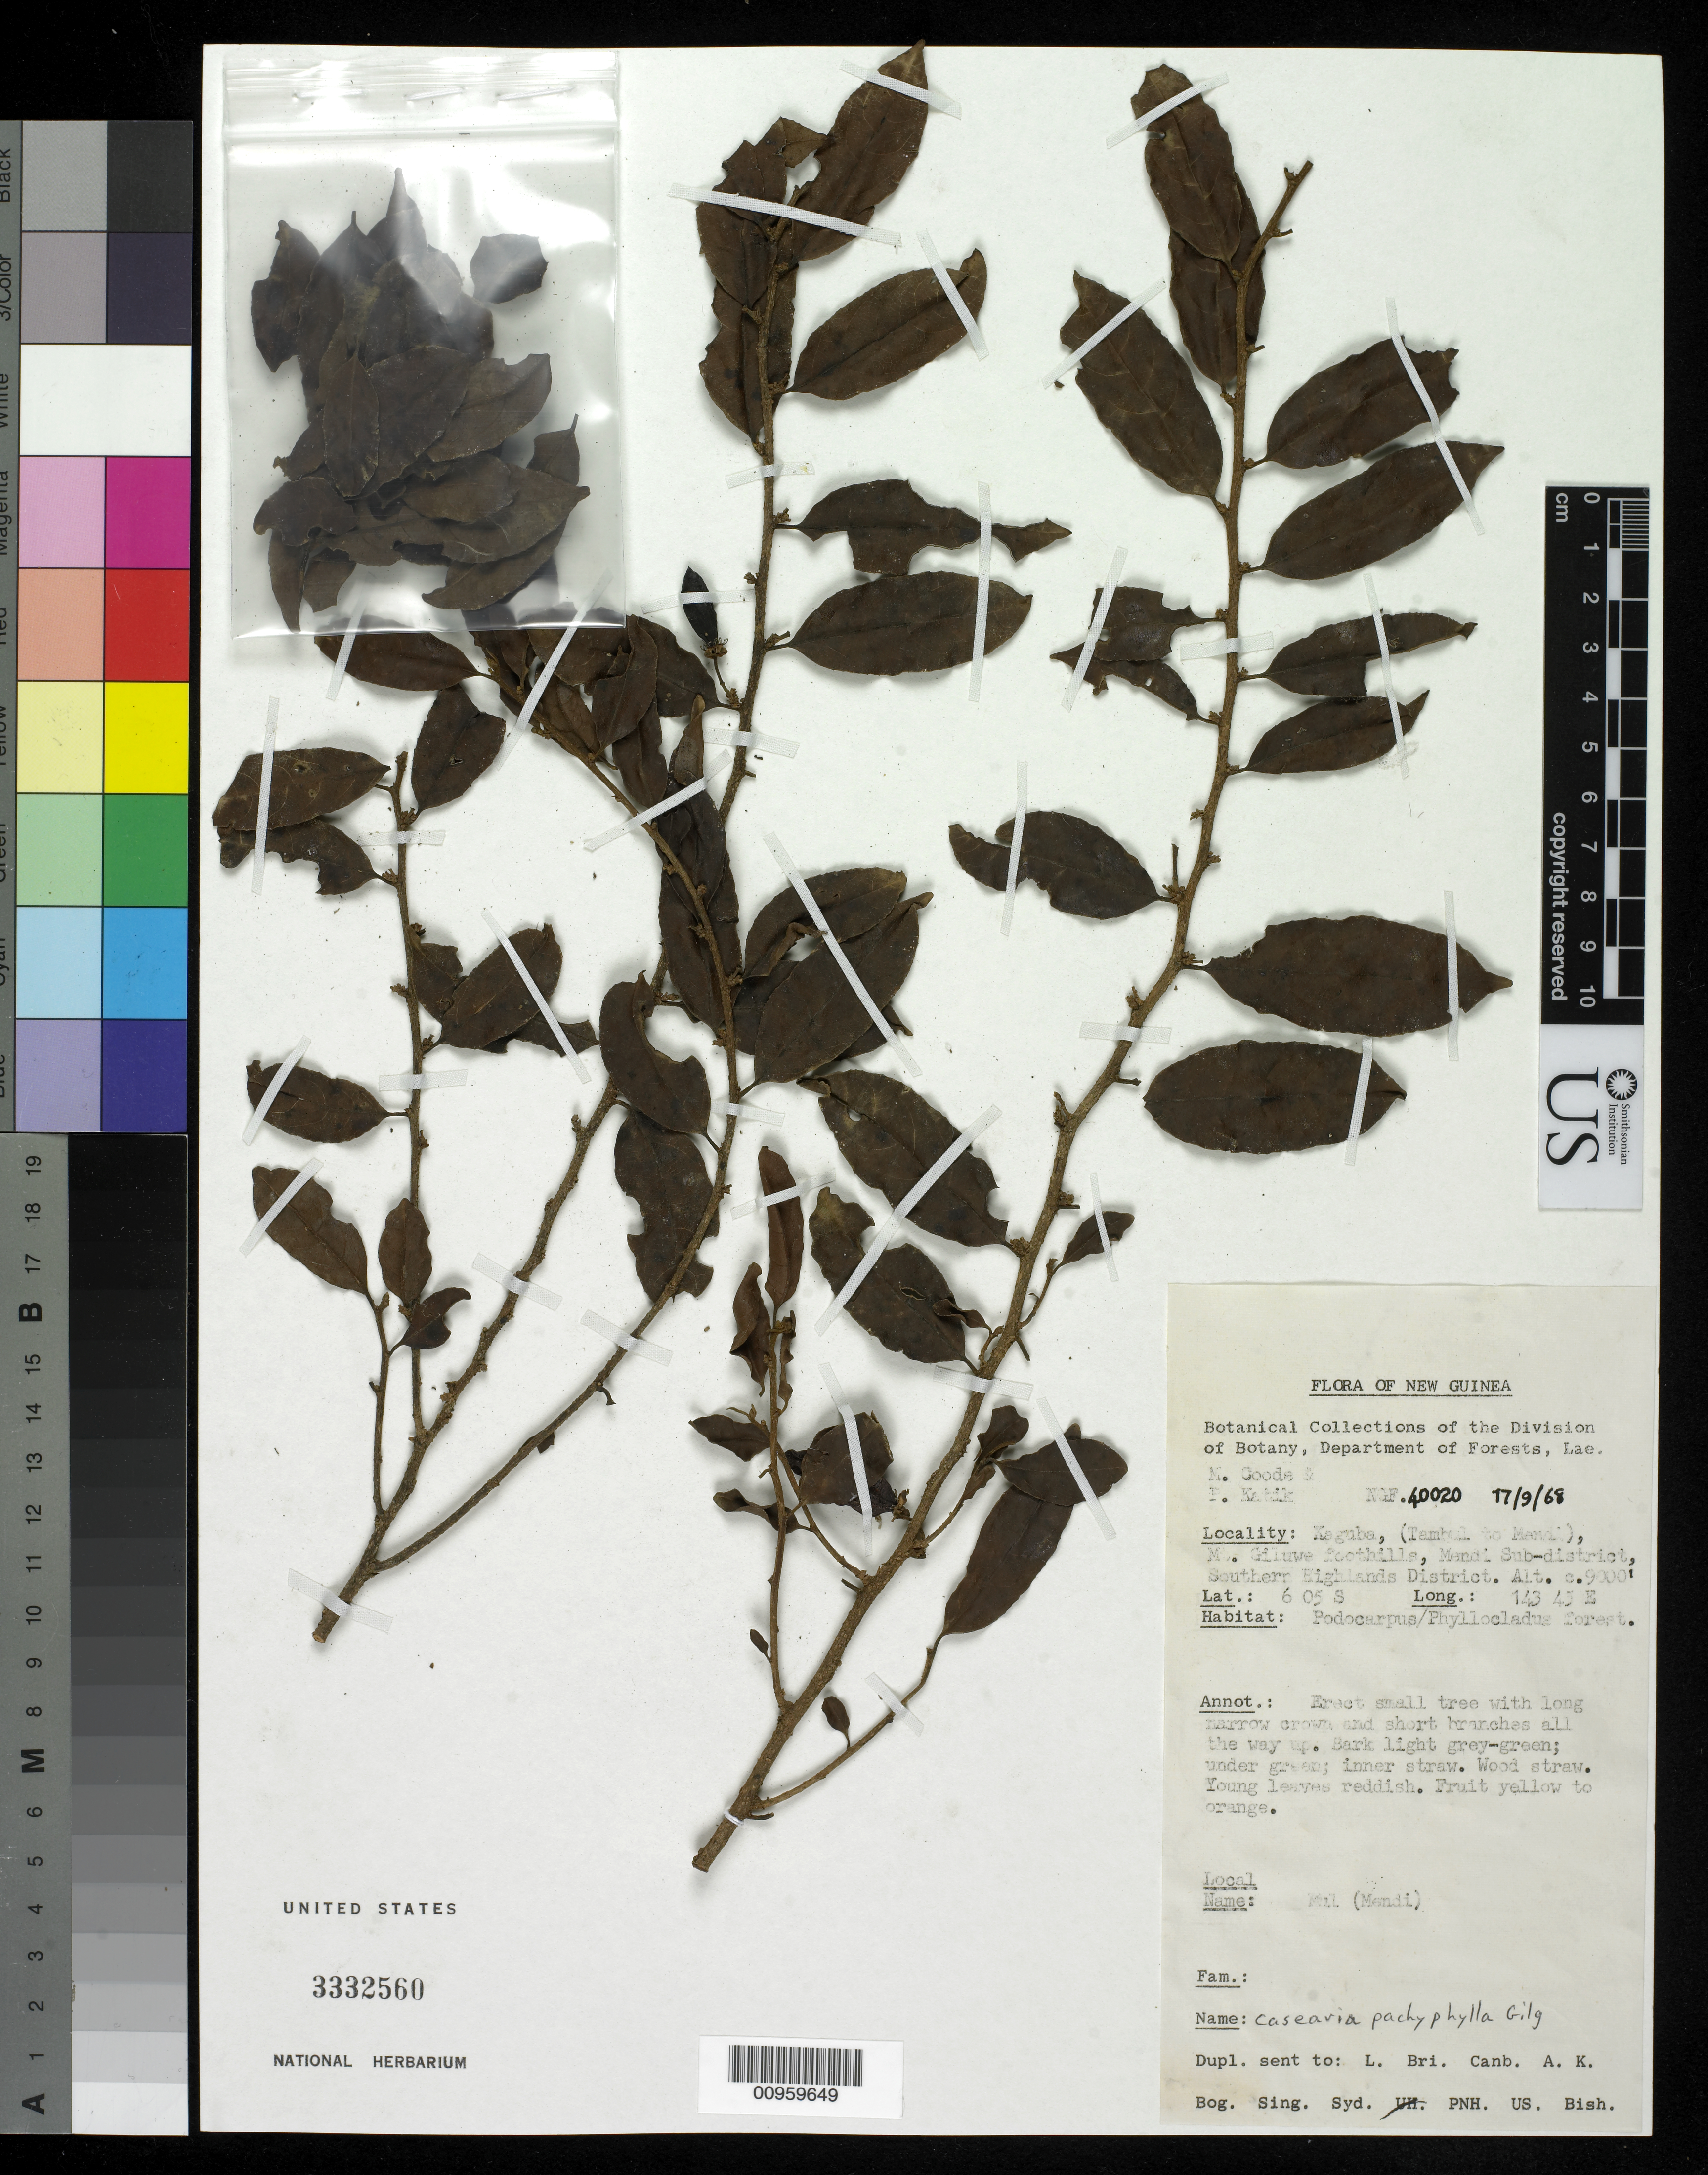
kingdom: Plantae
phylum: Tracheophyta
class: Magnoliopsida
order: Malpighiales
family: Salicaceae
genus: Casearia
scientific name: Casearia pachyphylla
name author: Gilg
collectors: M. Goode & P. Katik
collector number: NGF 40020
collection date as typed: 17 Sep 1968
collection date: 1968-09-17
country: Papua New Guinea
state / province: Southern Highlands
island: New Guinea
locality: Kaguba, Mt. Giluwe foothills, Mendi Sub-district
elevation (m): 2743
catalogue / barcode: US 3332560